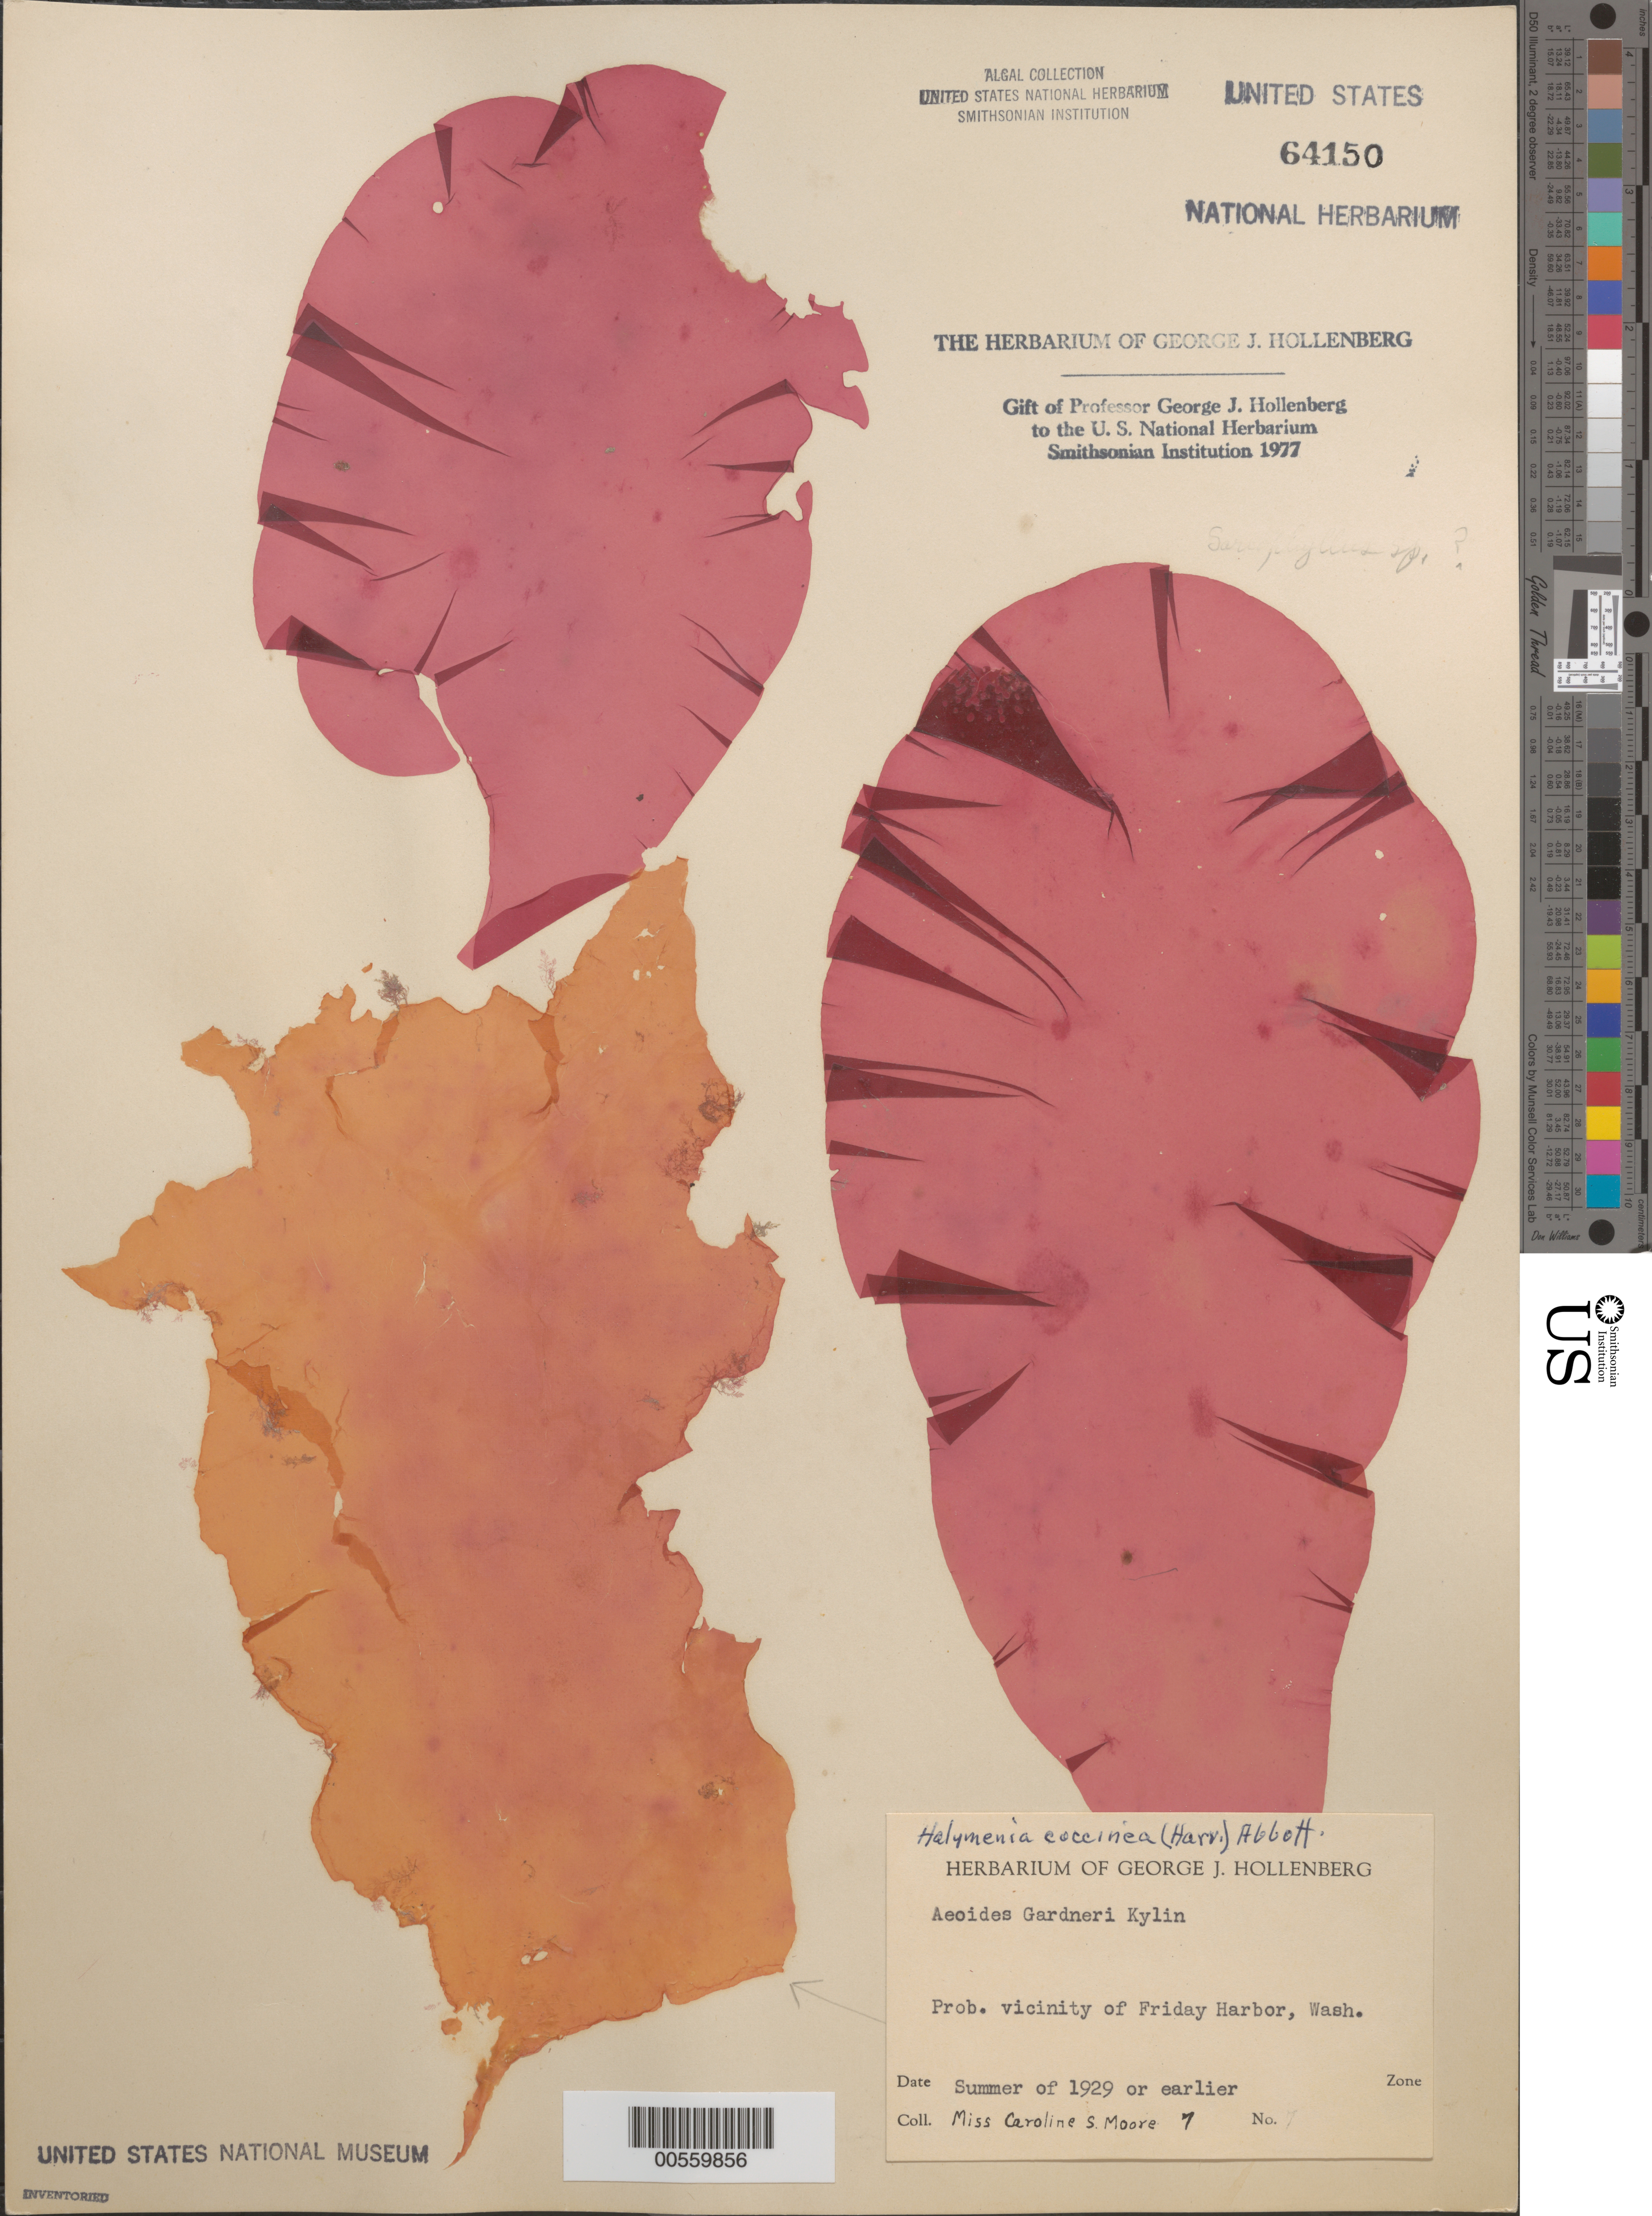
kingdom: Plantae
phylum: Rhodophyta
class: Florideophyceae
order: Gigartinales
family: Dumontiaceae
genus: Weeksia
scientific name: Weeksia coccinea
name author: (Harv.) S.C. Lindstrom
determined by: Algae name updating Project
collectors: C. Moore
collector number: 7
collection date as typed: Sum 1929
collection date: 1929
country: United States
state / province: Washington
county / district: San Juan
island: San Juan Island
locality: Probably Friday Harbor area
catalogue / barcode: US 64150